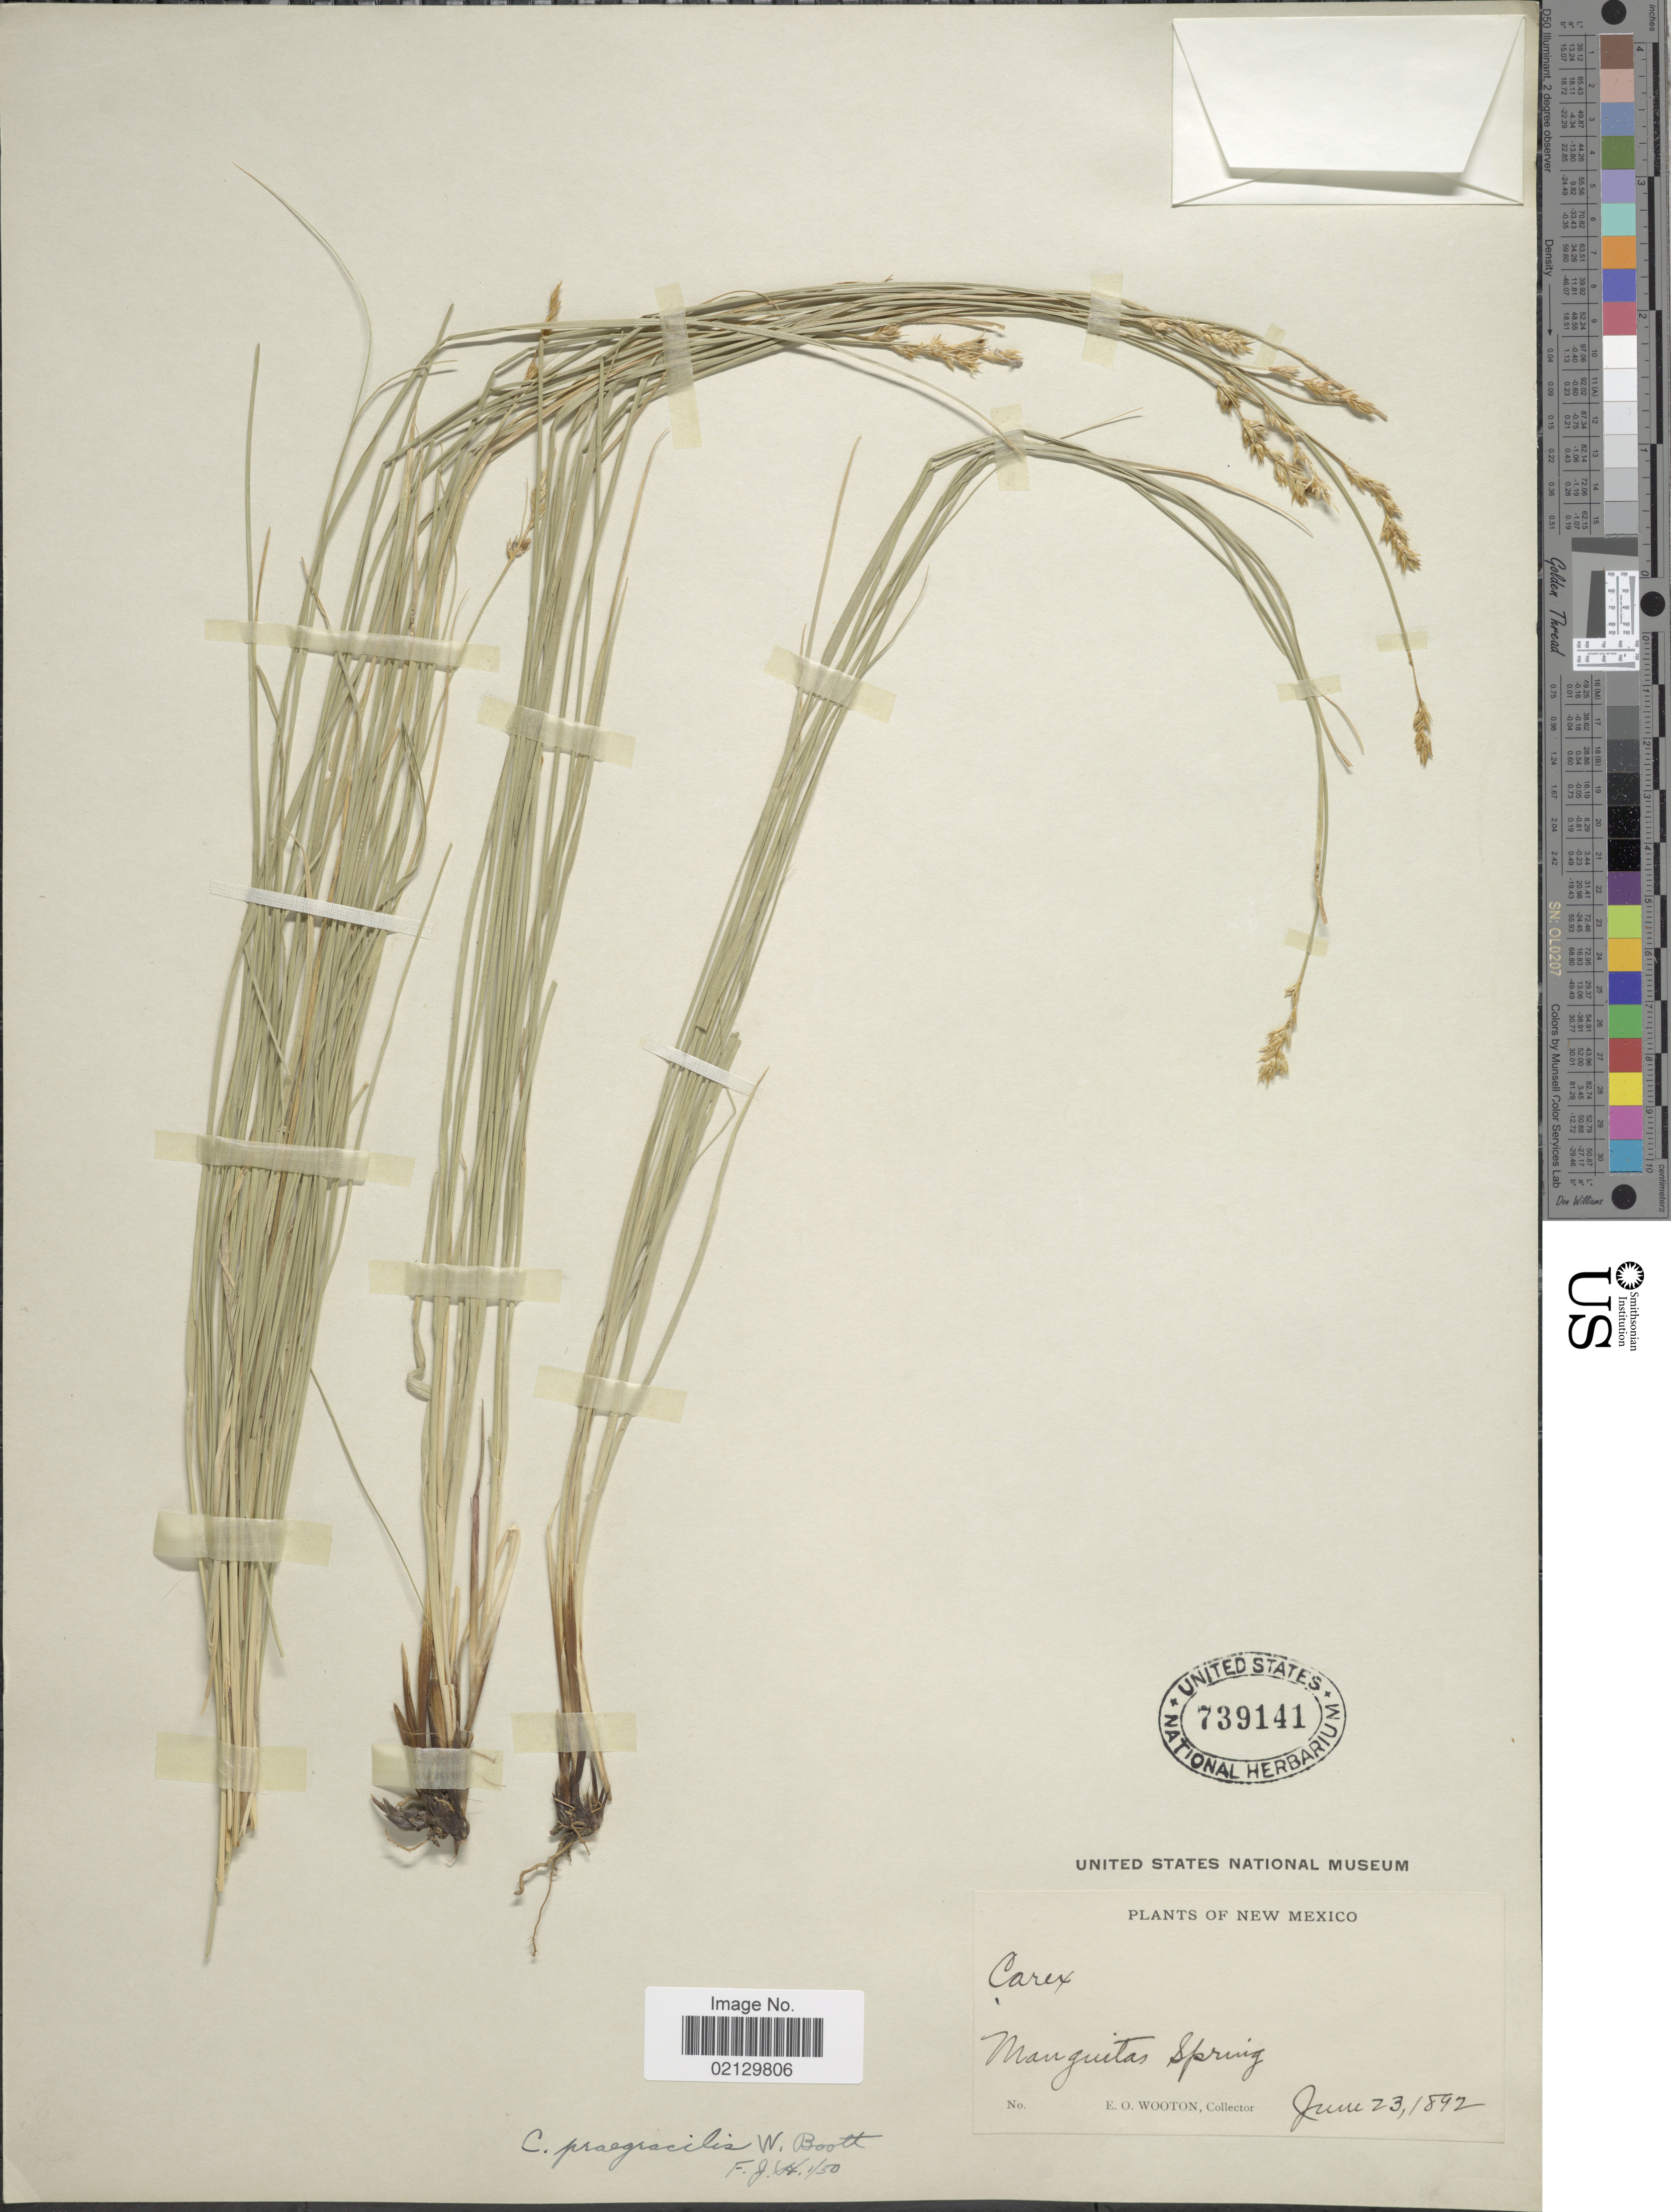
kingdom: Plantae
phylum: Tracheophyta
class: Liliopsida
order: Poales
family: Cyperaceae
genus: Carex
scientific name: Carex praegracilis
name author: W. Boott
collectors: E. O. Wooton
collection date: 1892-06-23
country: United States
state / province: New Mexico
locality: Manquitas Spring.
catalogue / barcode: US 739141